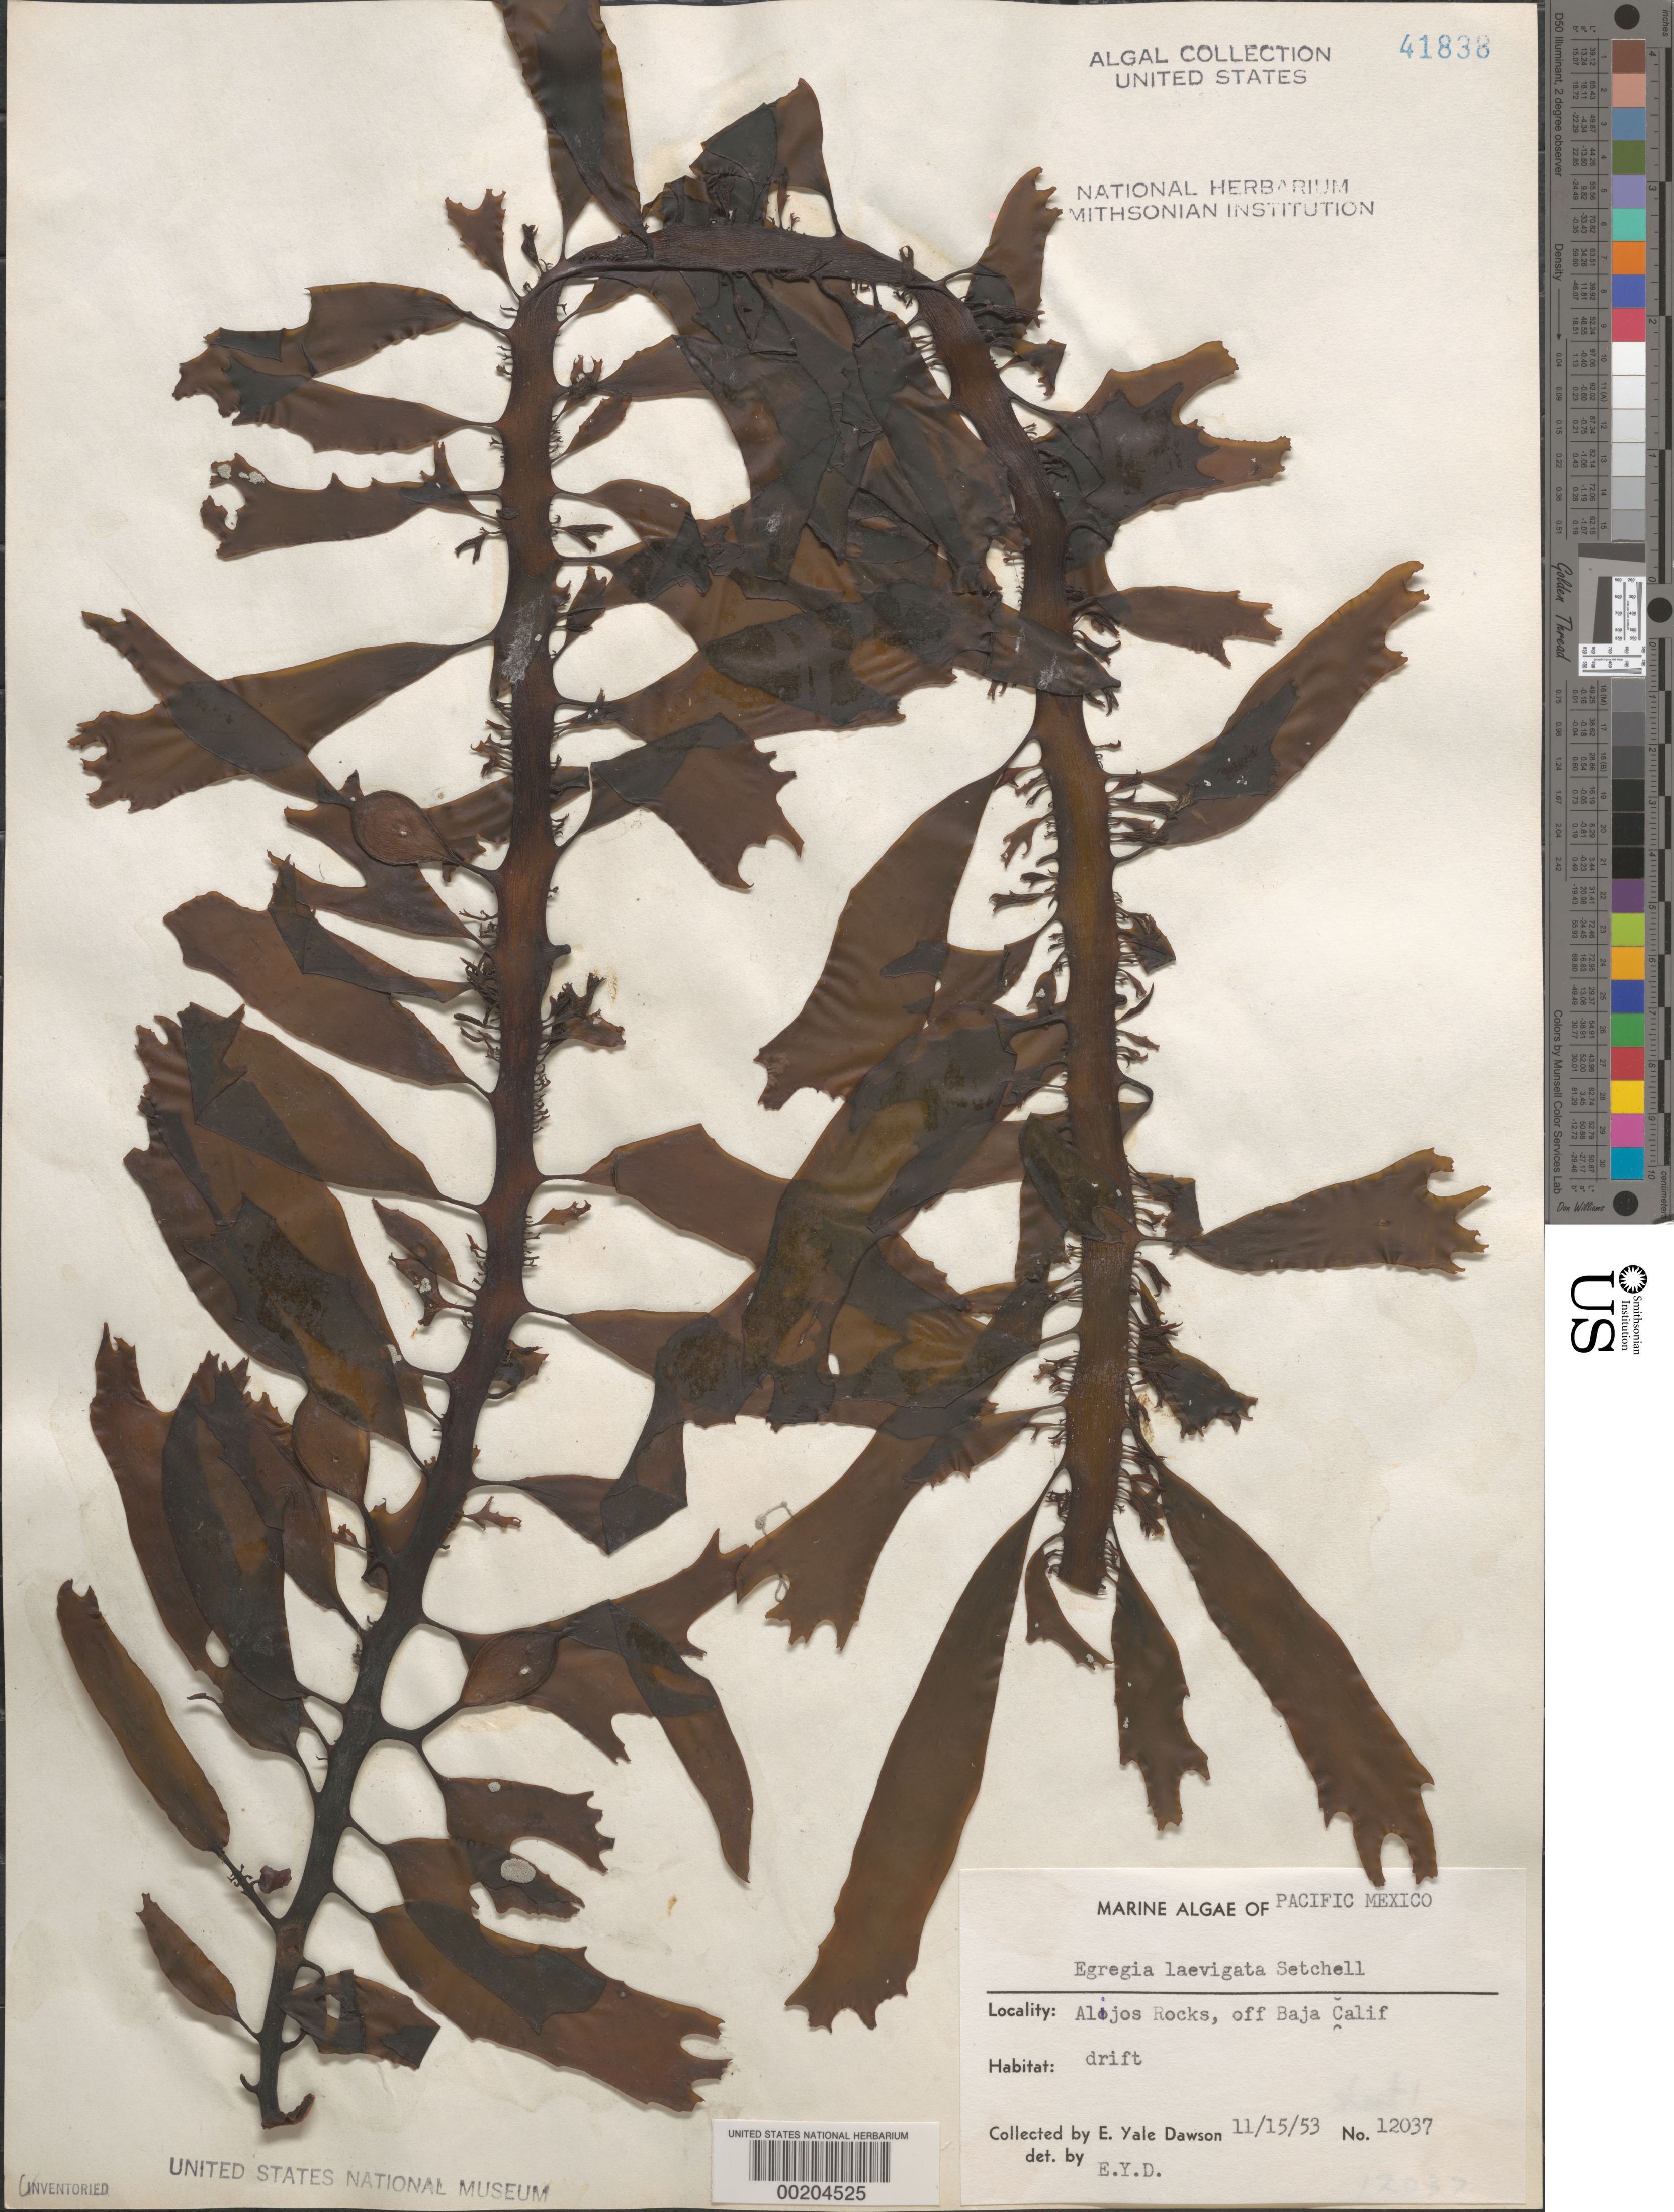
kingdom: Chromista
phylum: Ochrophyta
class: Phaeophyceae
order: Laminariales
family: Lessoniaceae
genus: Egregia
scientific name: Egregia menziesii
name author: (Turner) Aresch.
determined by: Algae name updating Project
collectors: E. Y. Dawson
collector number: EYD 12037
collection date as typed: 15 Nov 1953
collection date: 1953-11-15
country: Mexico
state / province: Baja California Sur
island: Rocas Alijos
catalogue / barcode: US 41838